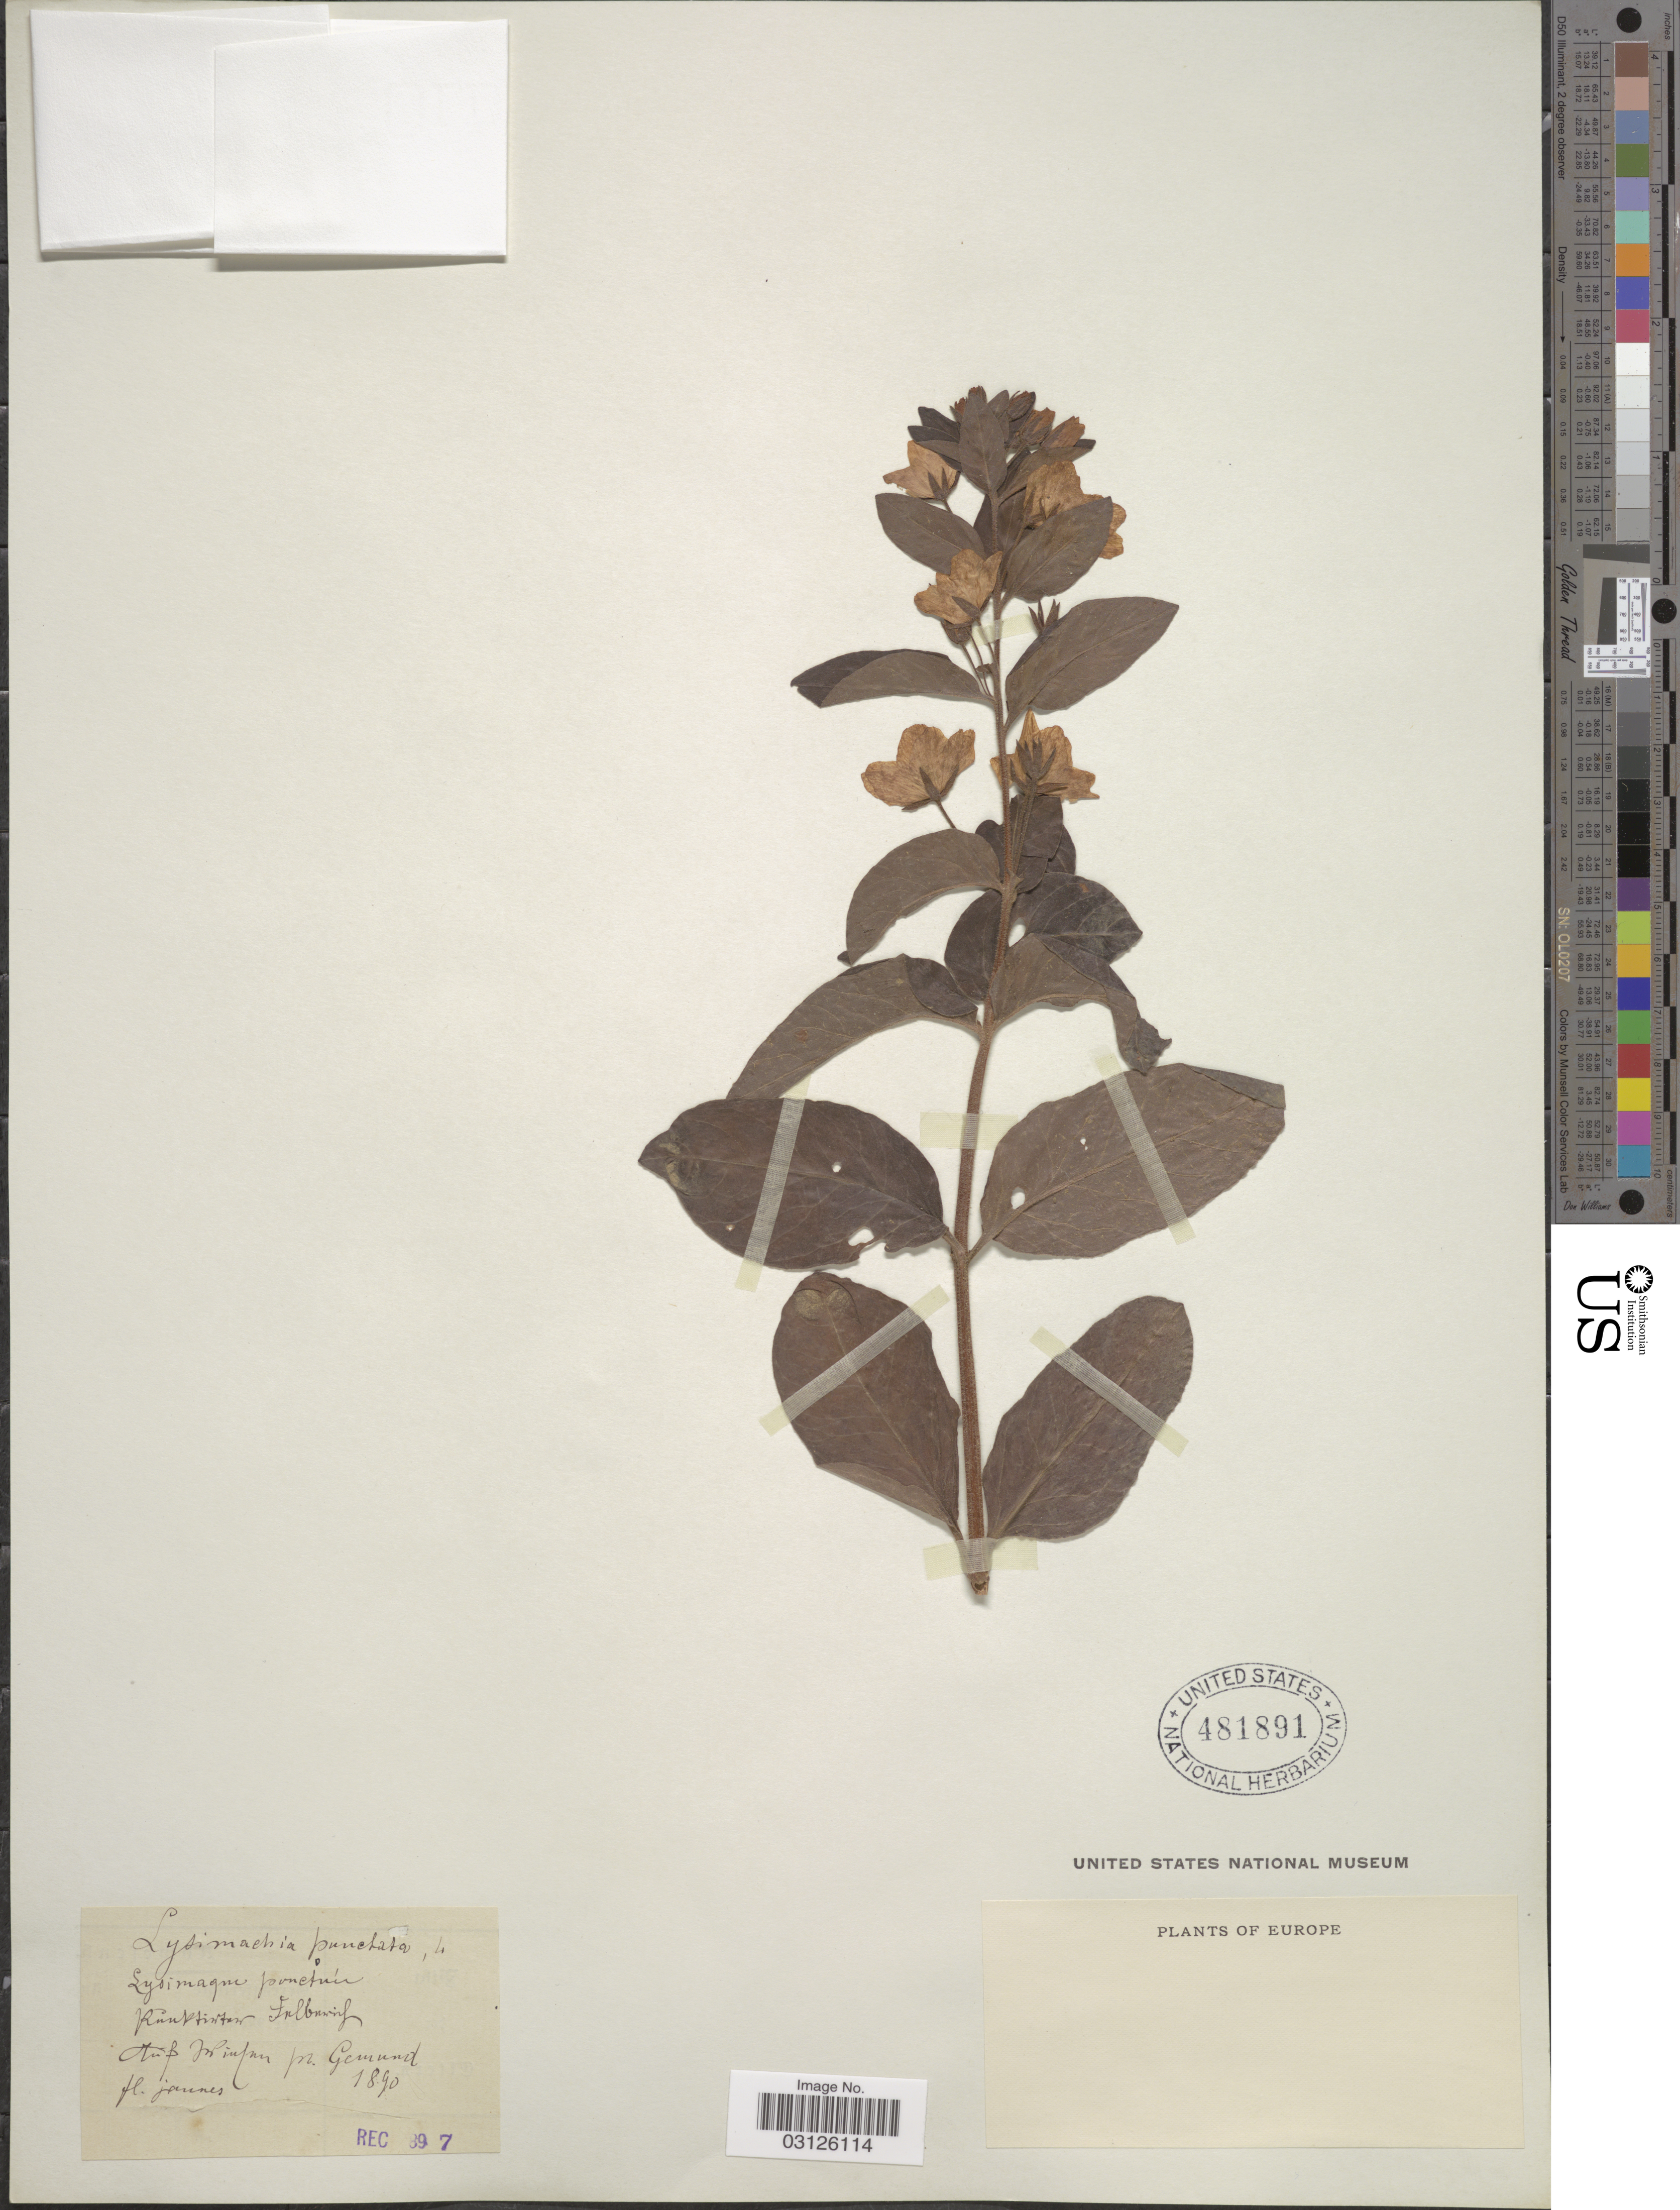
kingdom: Plantae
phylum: Tracheophyta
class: Magnoliopsida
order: Ericales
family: Primulaceae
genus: Lysimachia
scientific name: Lysimachia punctata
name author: L.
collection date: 1890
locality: Europe. [illegible text]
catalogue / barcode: US 481891